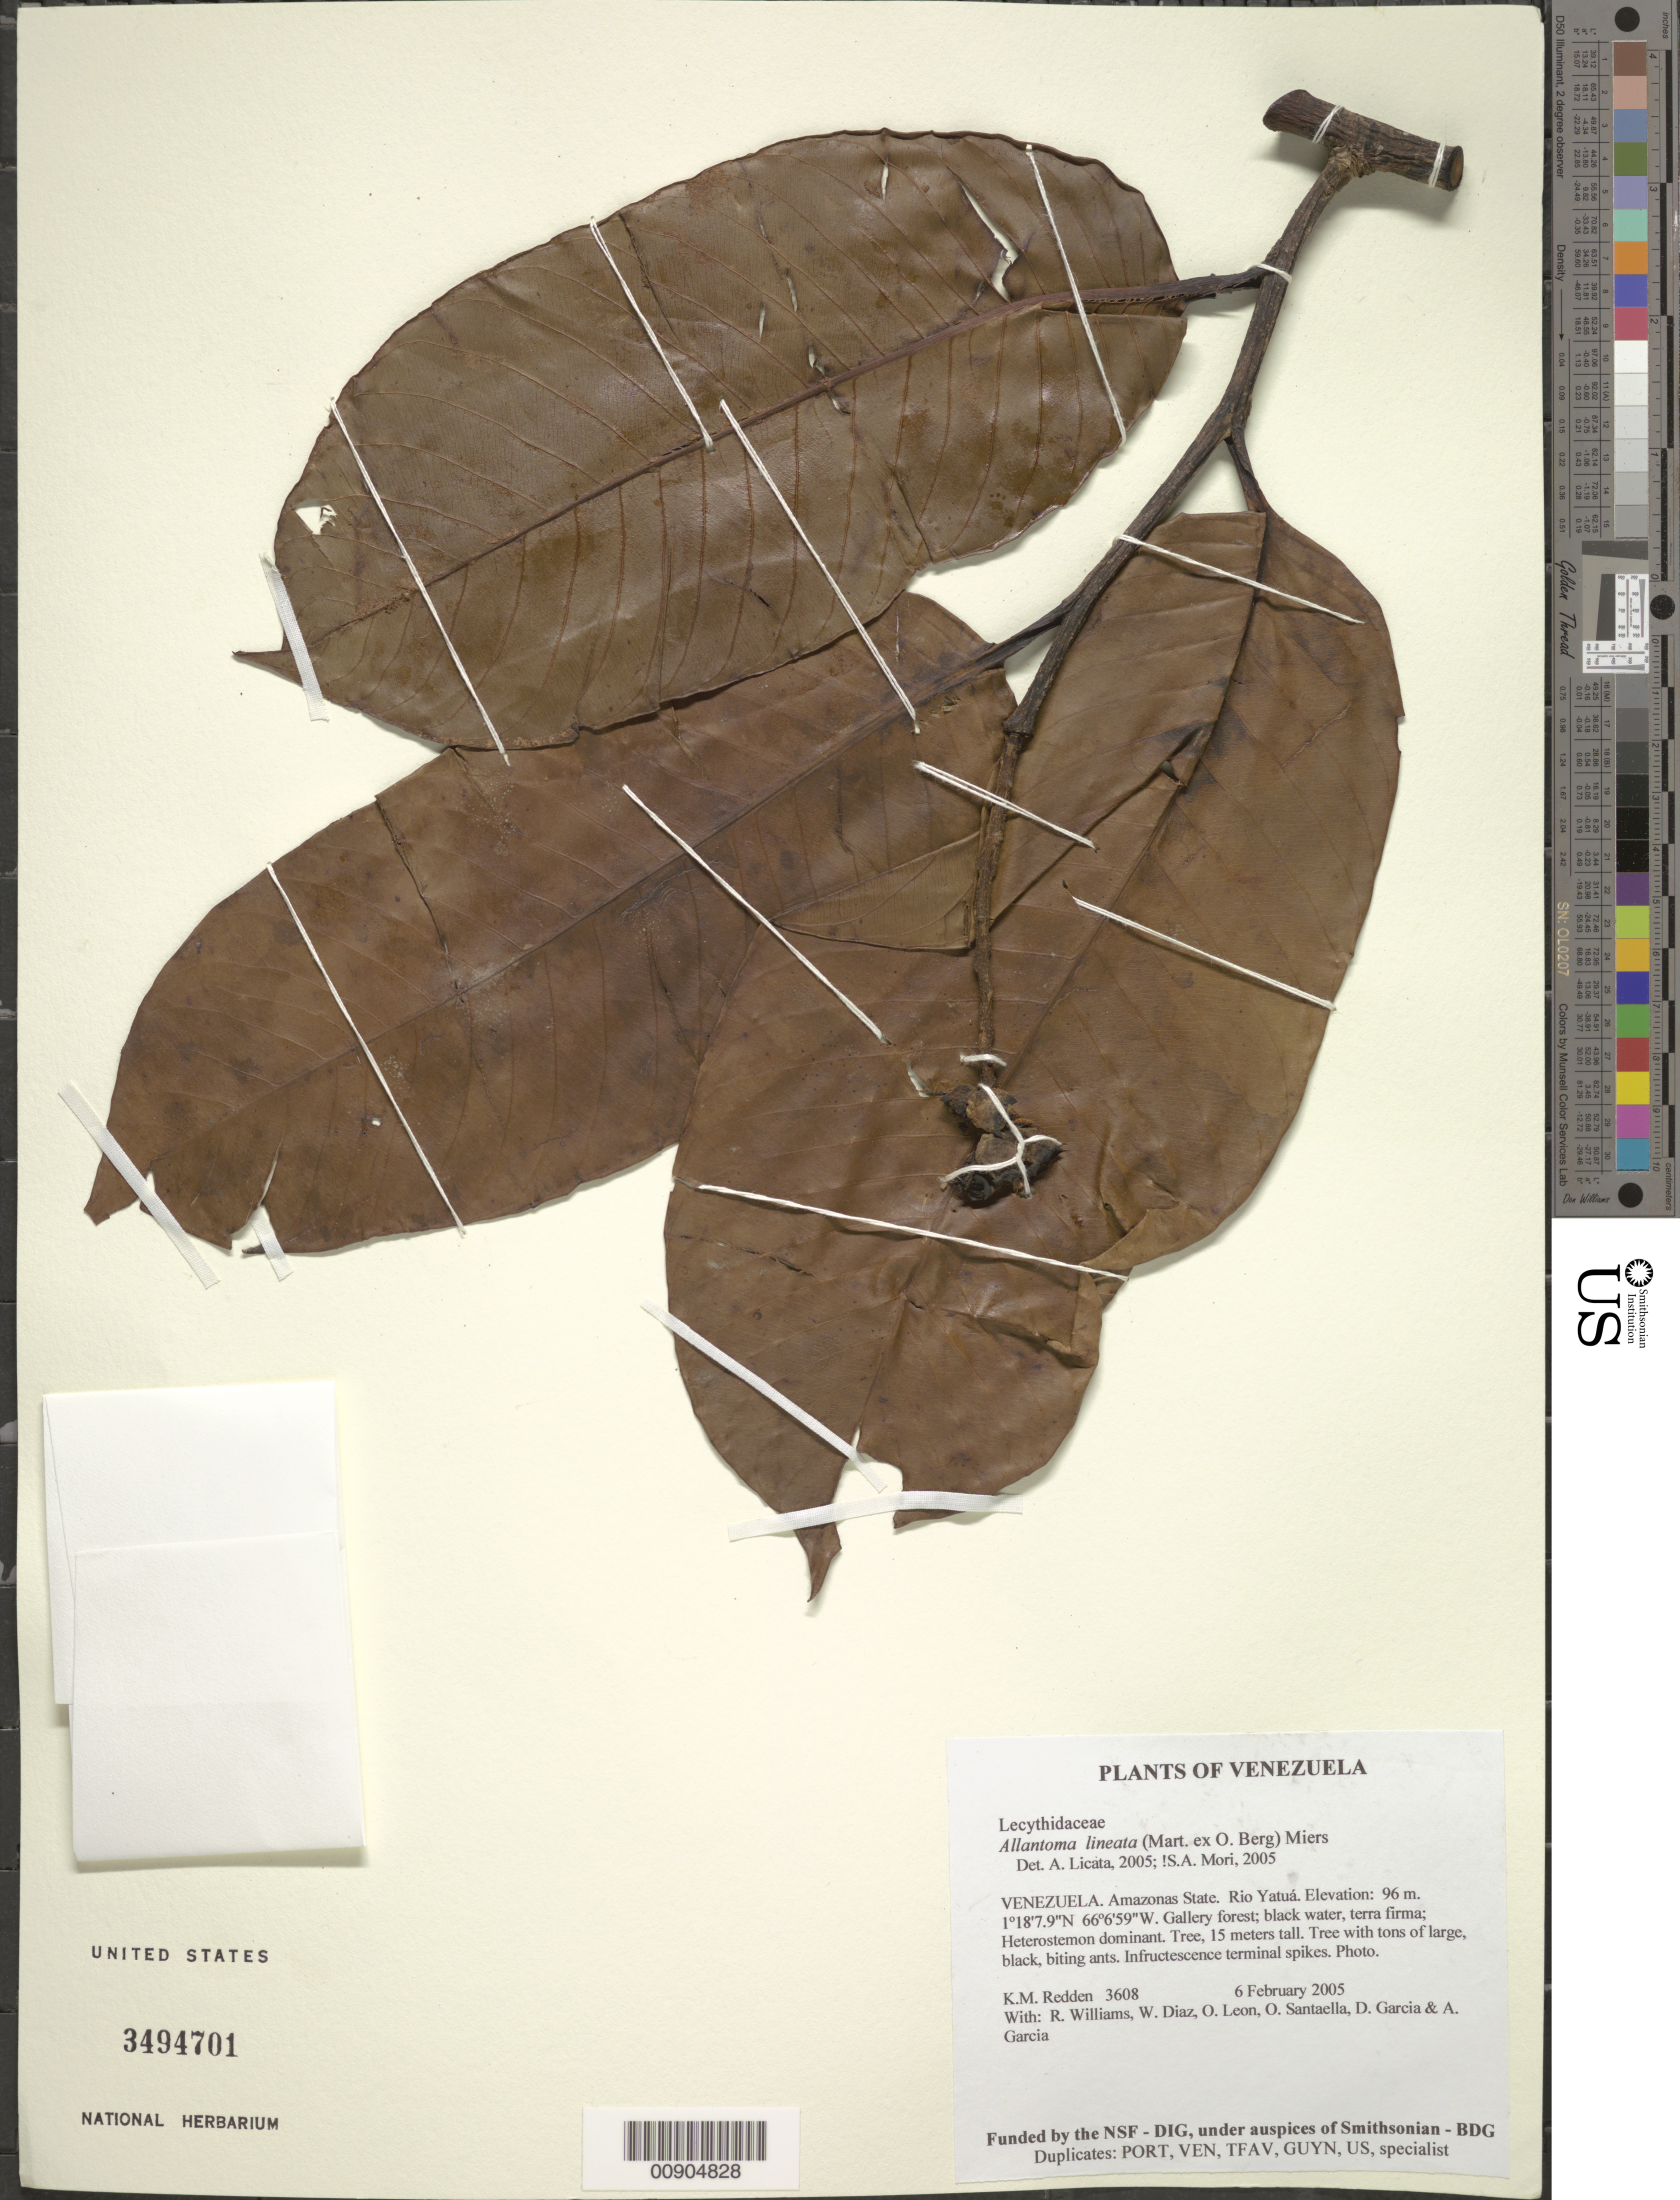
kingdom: Plantae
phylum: Tracheophyta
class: Magnoliopsida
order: Ericales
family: Lecythidaceae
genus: Allantoma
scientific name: Allantoma lineata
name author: (Mart. ex O. Berg) Miers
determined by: Mori, Scott A.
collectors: K. M. Redden, R. Williams, W. Díaz P., O. León, O. Santaella, D. Garcia & A. Garcia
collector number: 3608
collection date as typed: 6 February 2005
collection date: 2005-02-06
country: Venezuela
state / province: Amazonas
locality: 19 - Rio Yatuá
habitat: Gallery forest; black water, terra firma; Heterostemon dominant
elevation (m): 96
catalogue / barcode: US 3494701